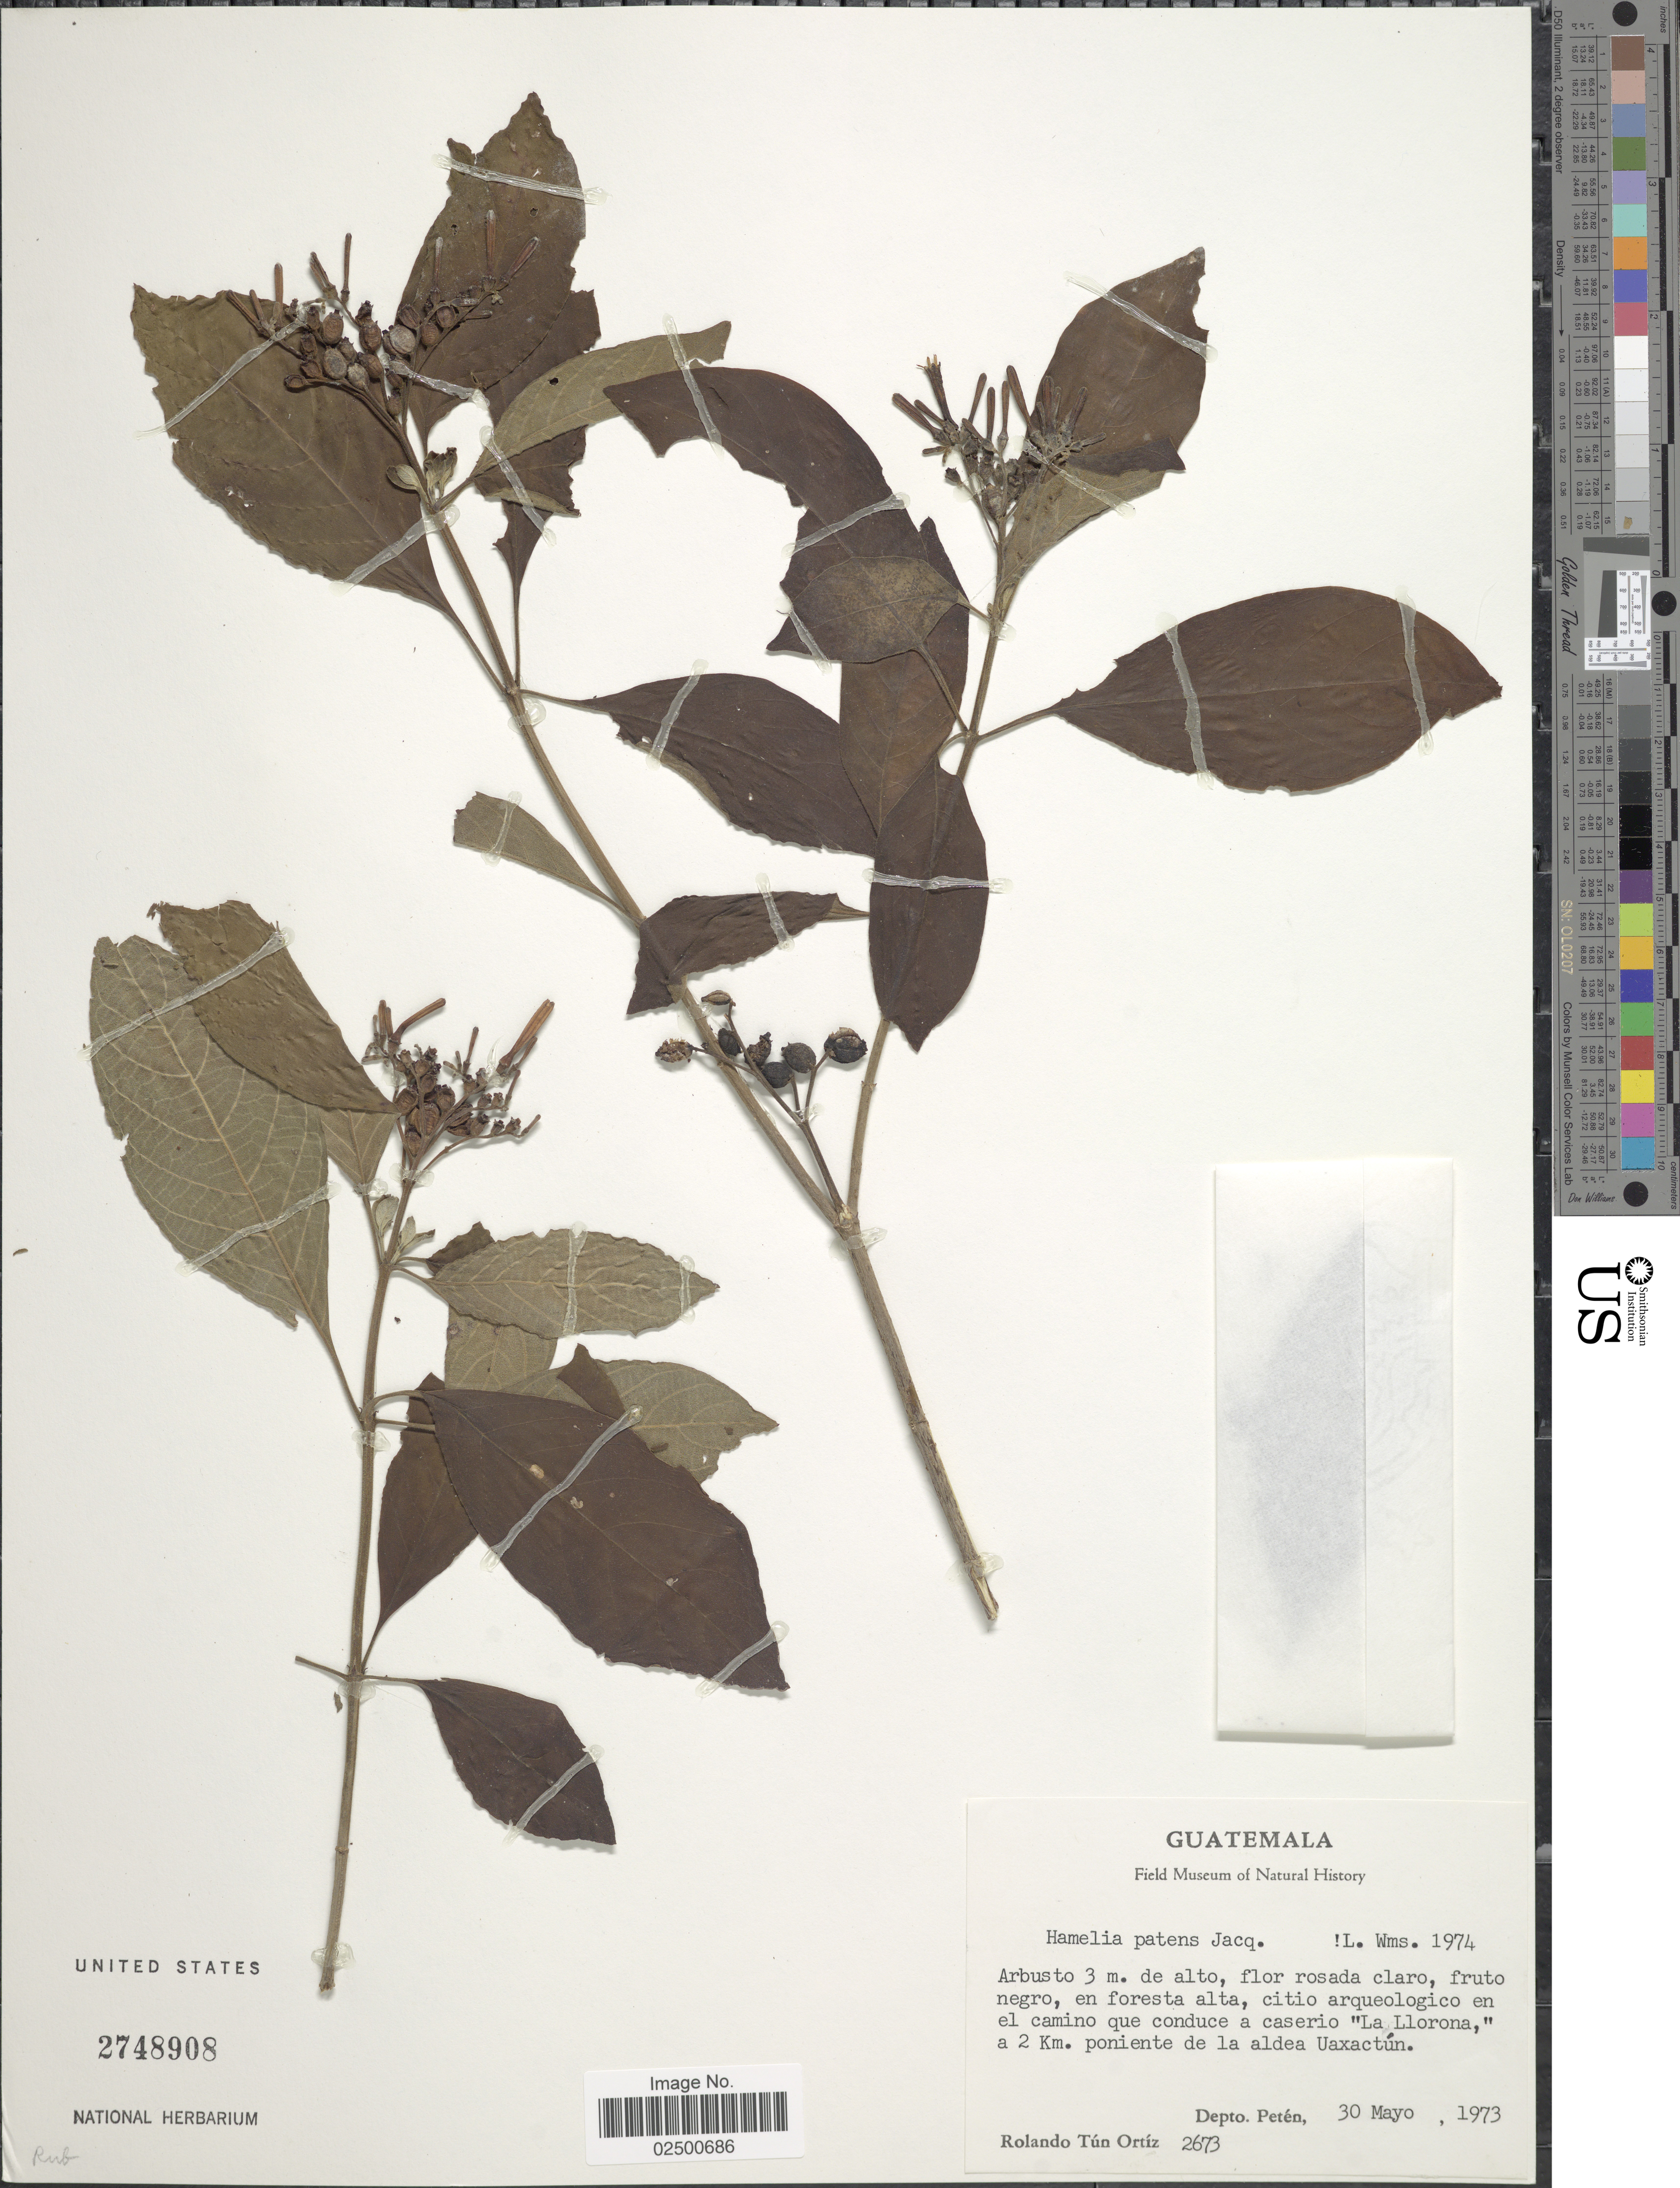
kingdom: Plantae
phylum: Tracheophyta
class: Magnoliopsida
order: Gentianales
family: Rubiaceae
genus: Hamelia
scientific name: Hamelia patens var. patens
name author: Jacq.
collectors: R. T. Ortíz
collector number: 2673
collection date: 1973-05-30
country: Guatemala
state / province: El Petén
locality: A 2 Km. poniente de la aldea Uaxactun.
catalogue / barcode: US 2748908